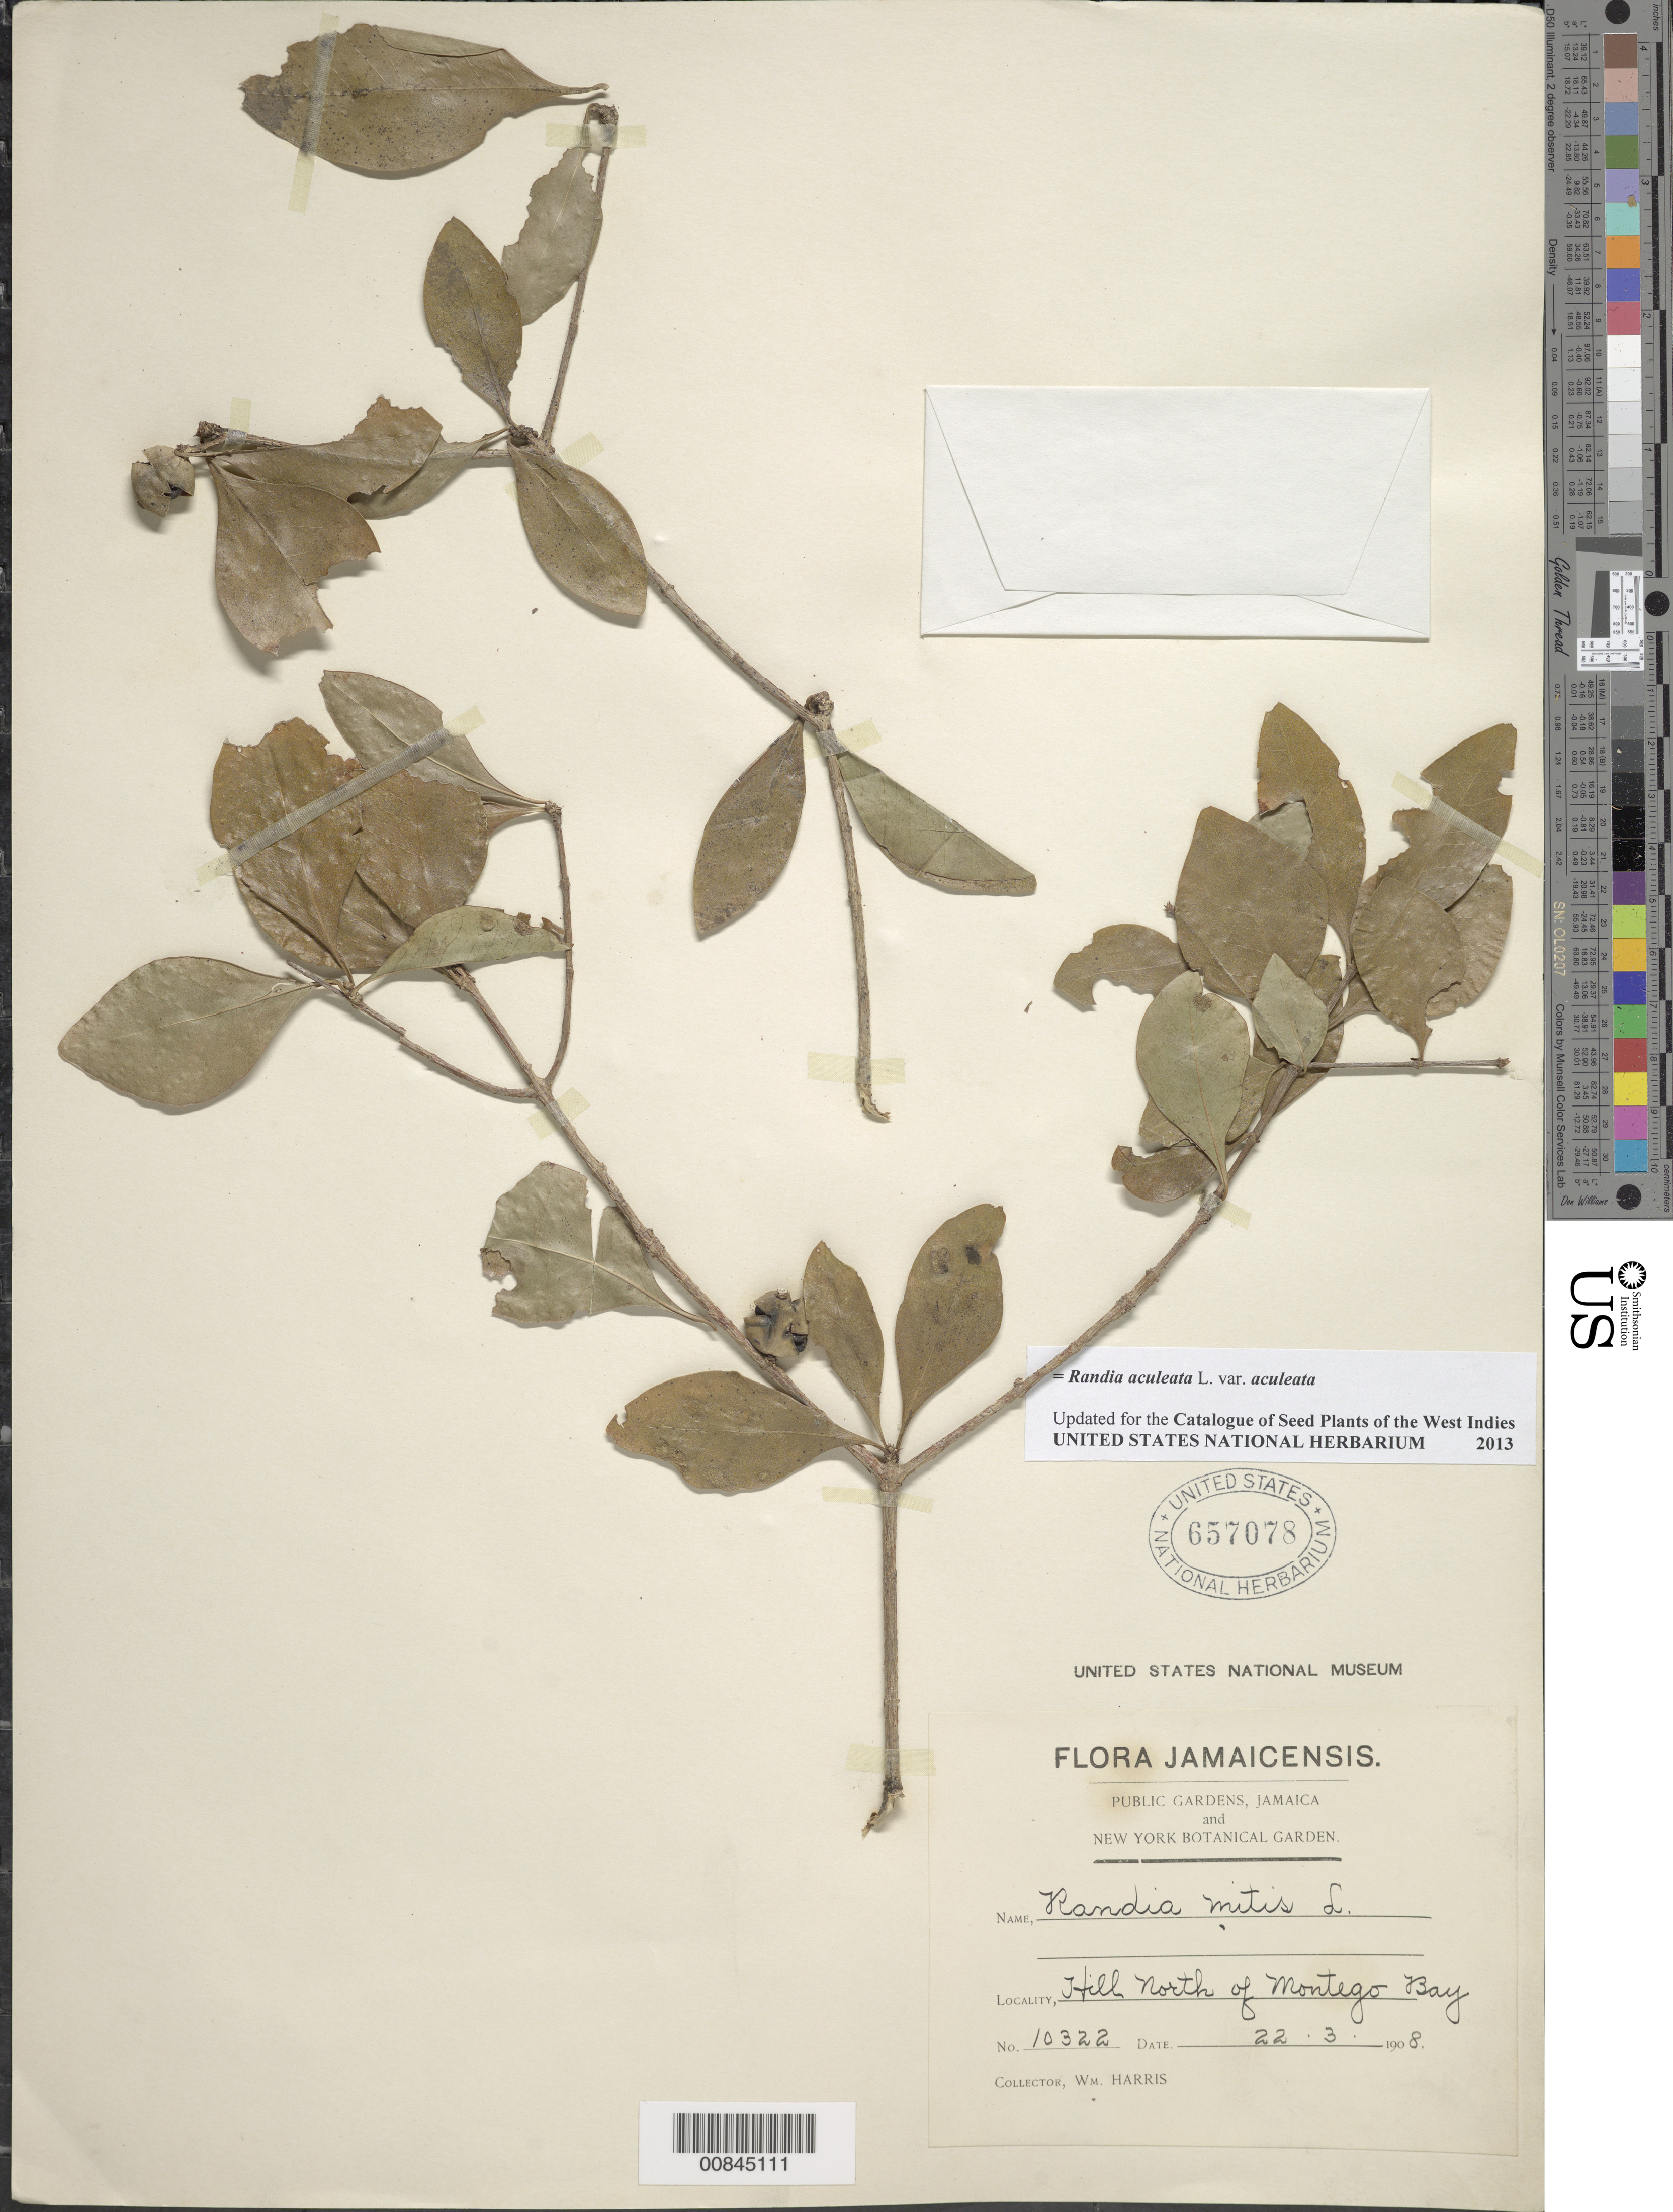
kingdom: Plantae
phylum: Tracheophyta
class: Magnoliopsida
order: Gentianales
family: Rubiaceae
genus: Randia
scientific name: Randia aculeata var. aculeata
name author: L.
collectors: W. H. Harris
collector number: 10322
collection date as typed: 22 Mar 1908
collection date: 1908-03-22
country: Jamaica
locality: Hill north of Montego Bay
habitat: Hill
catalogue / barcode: US 657078